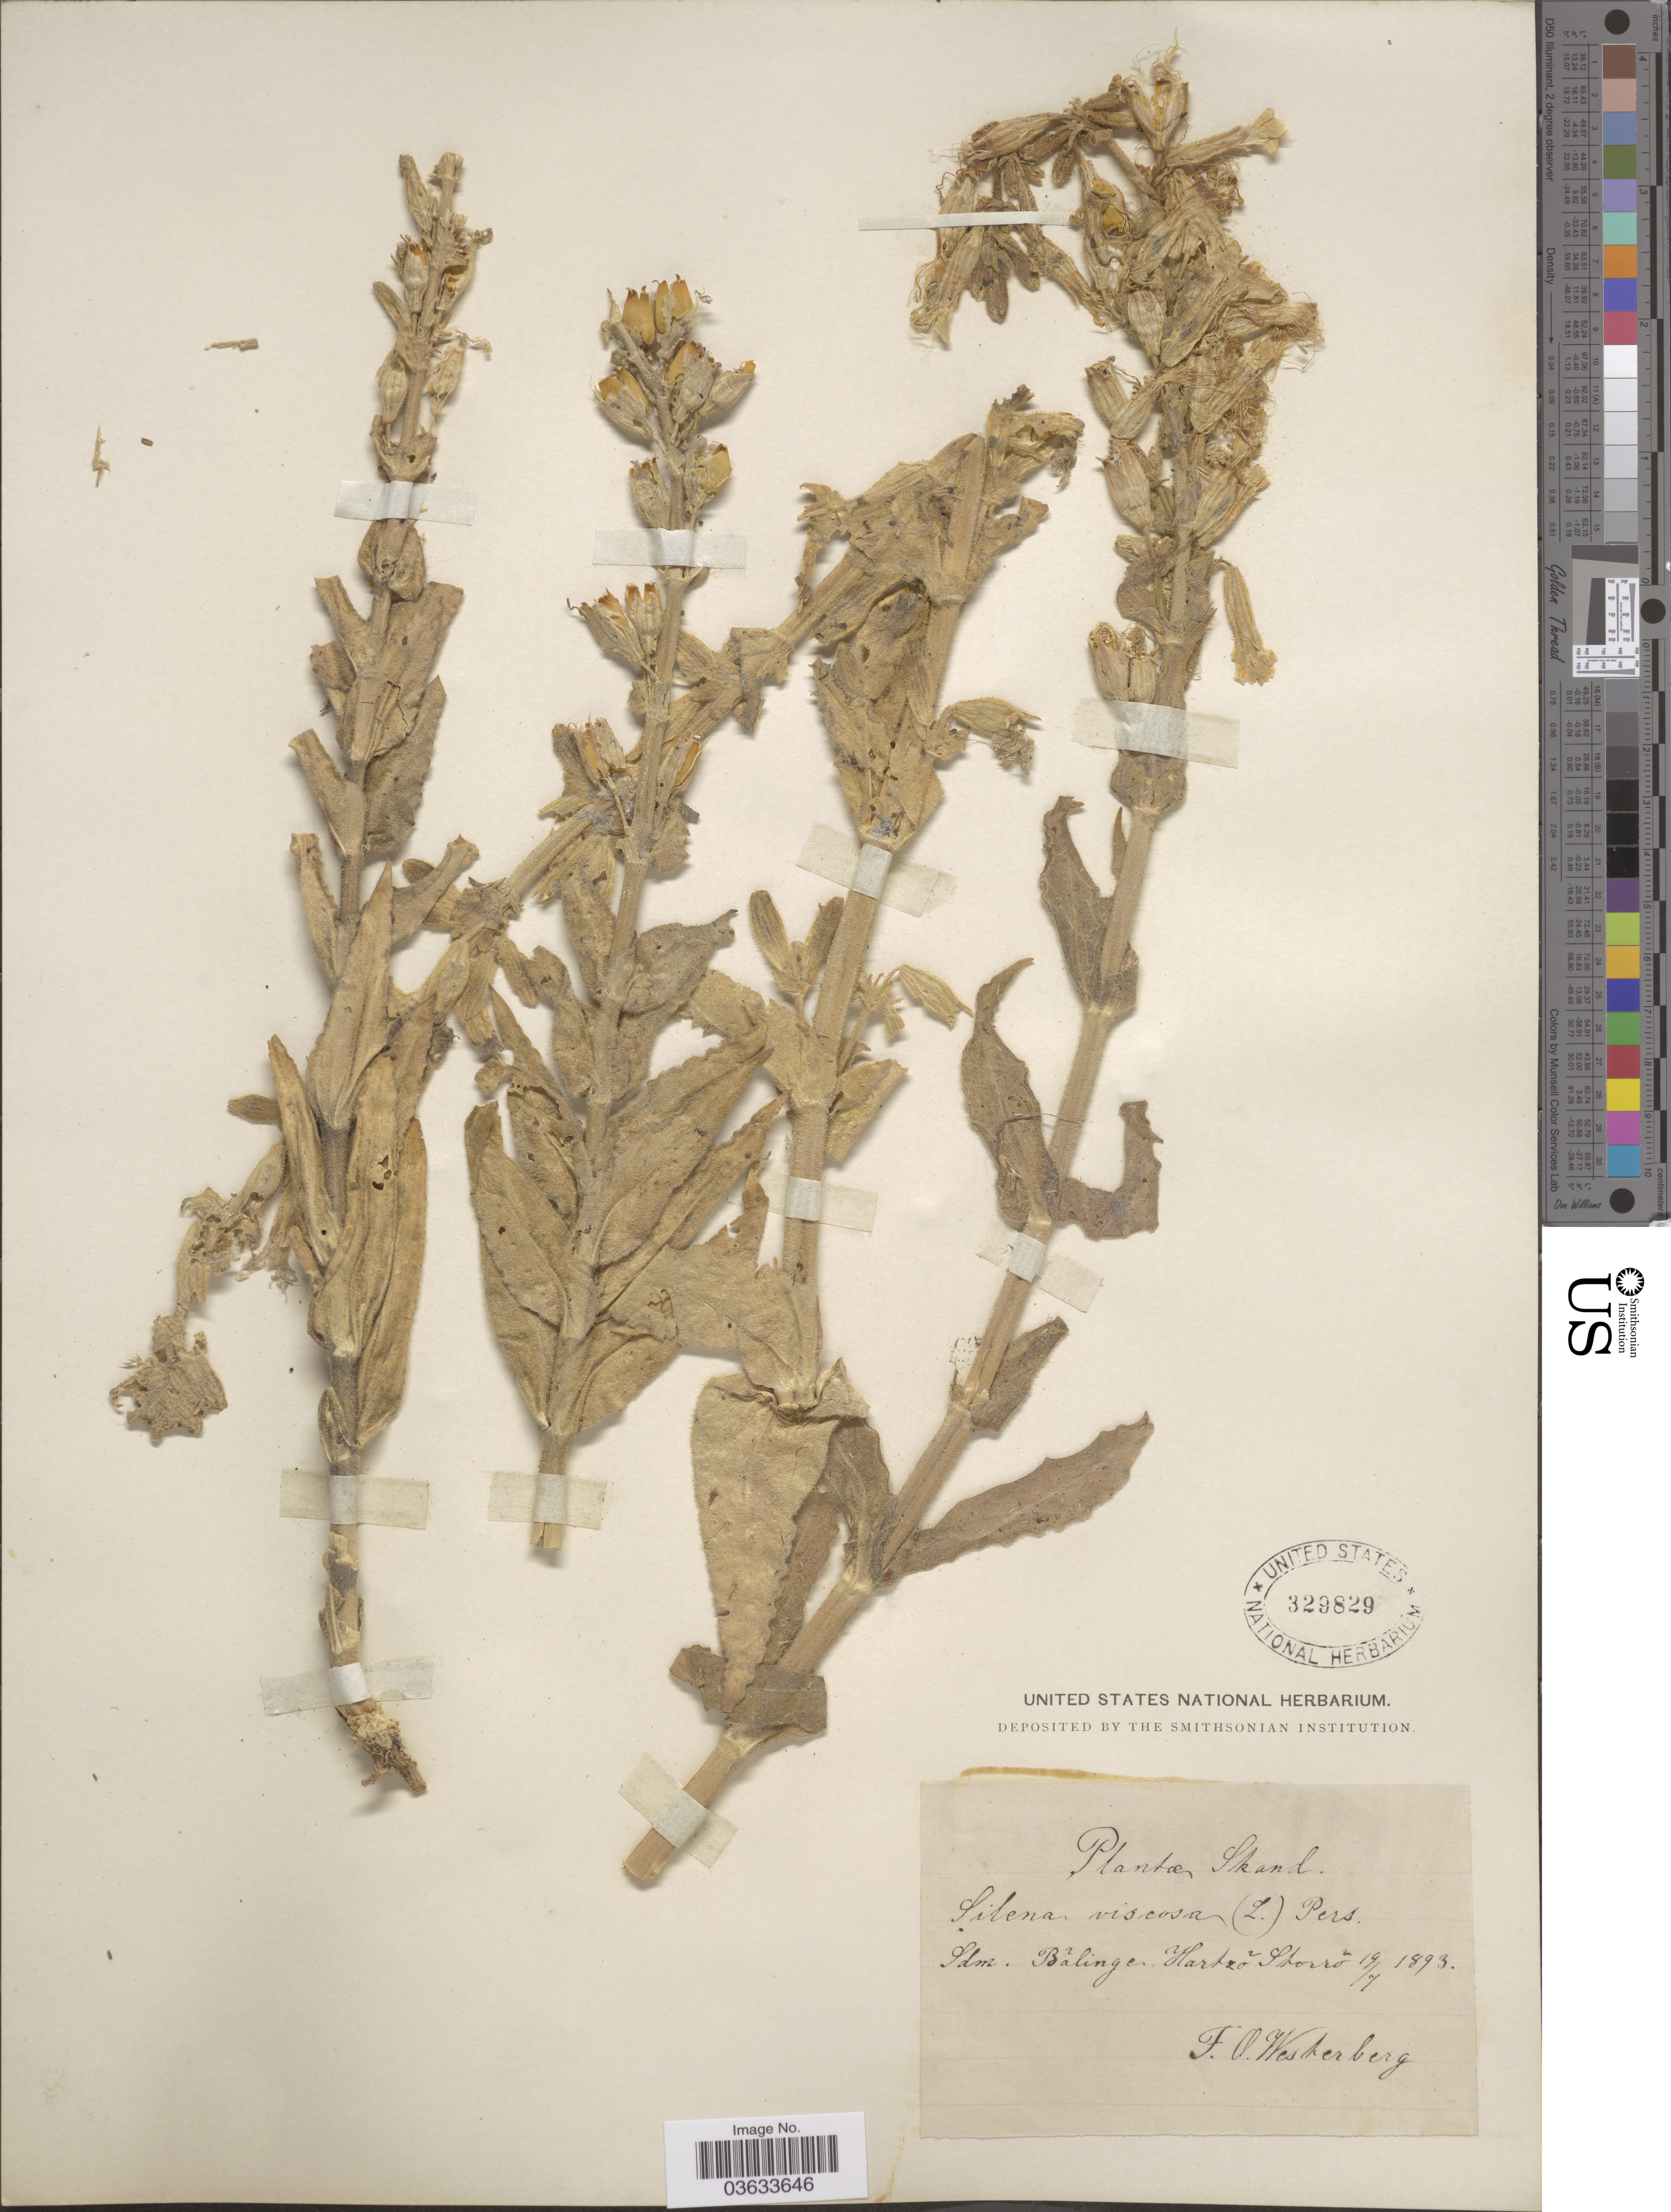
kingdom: Plantae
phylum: Tracheophyta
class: Magnoliopsida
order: Caryophyllales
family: Caryophyllaceae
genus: Silene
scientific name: Silene viscosa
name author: (L.) Pers.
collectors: F. Westerberg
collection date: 1893-07-19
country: Sweden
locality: Skand. Sdm. Bãlinge Hartzo Skorro.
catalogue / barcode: US 329829